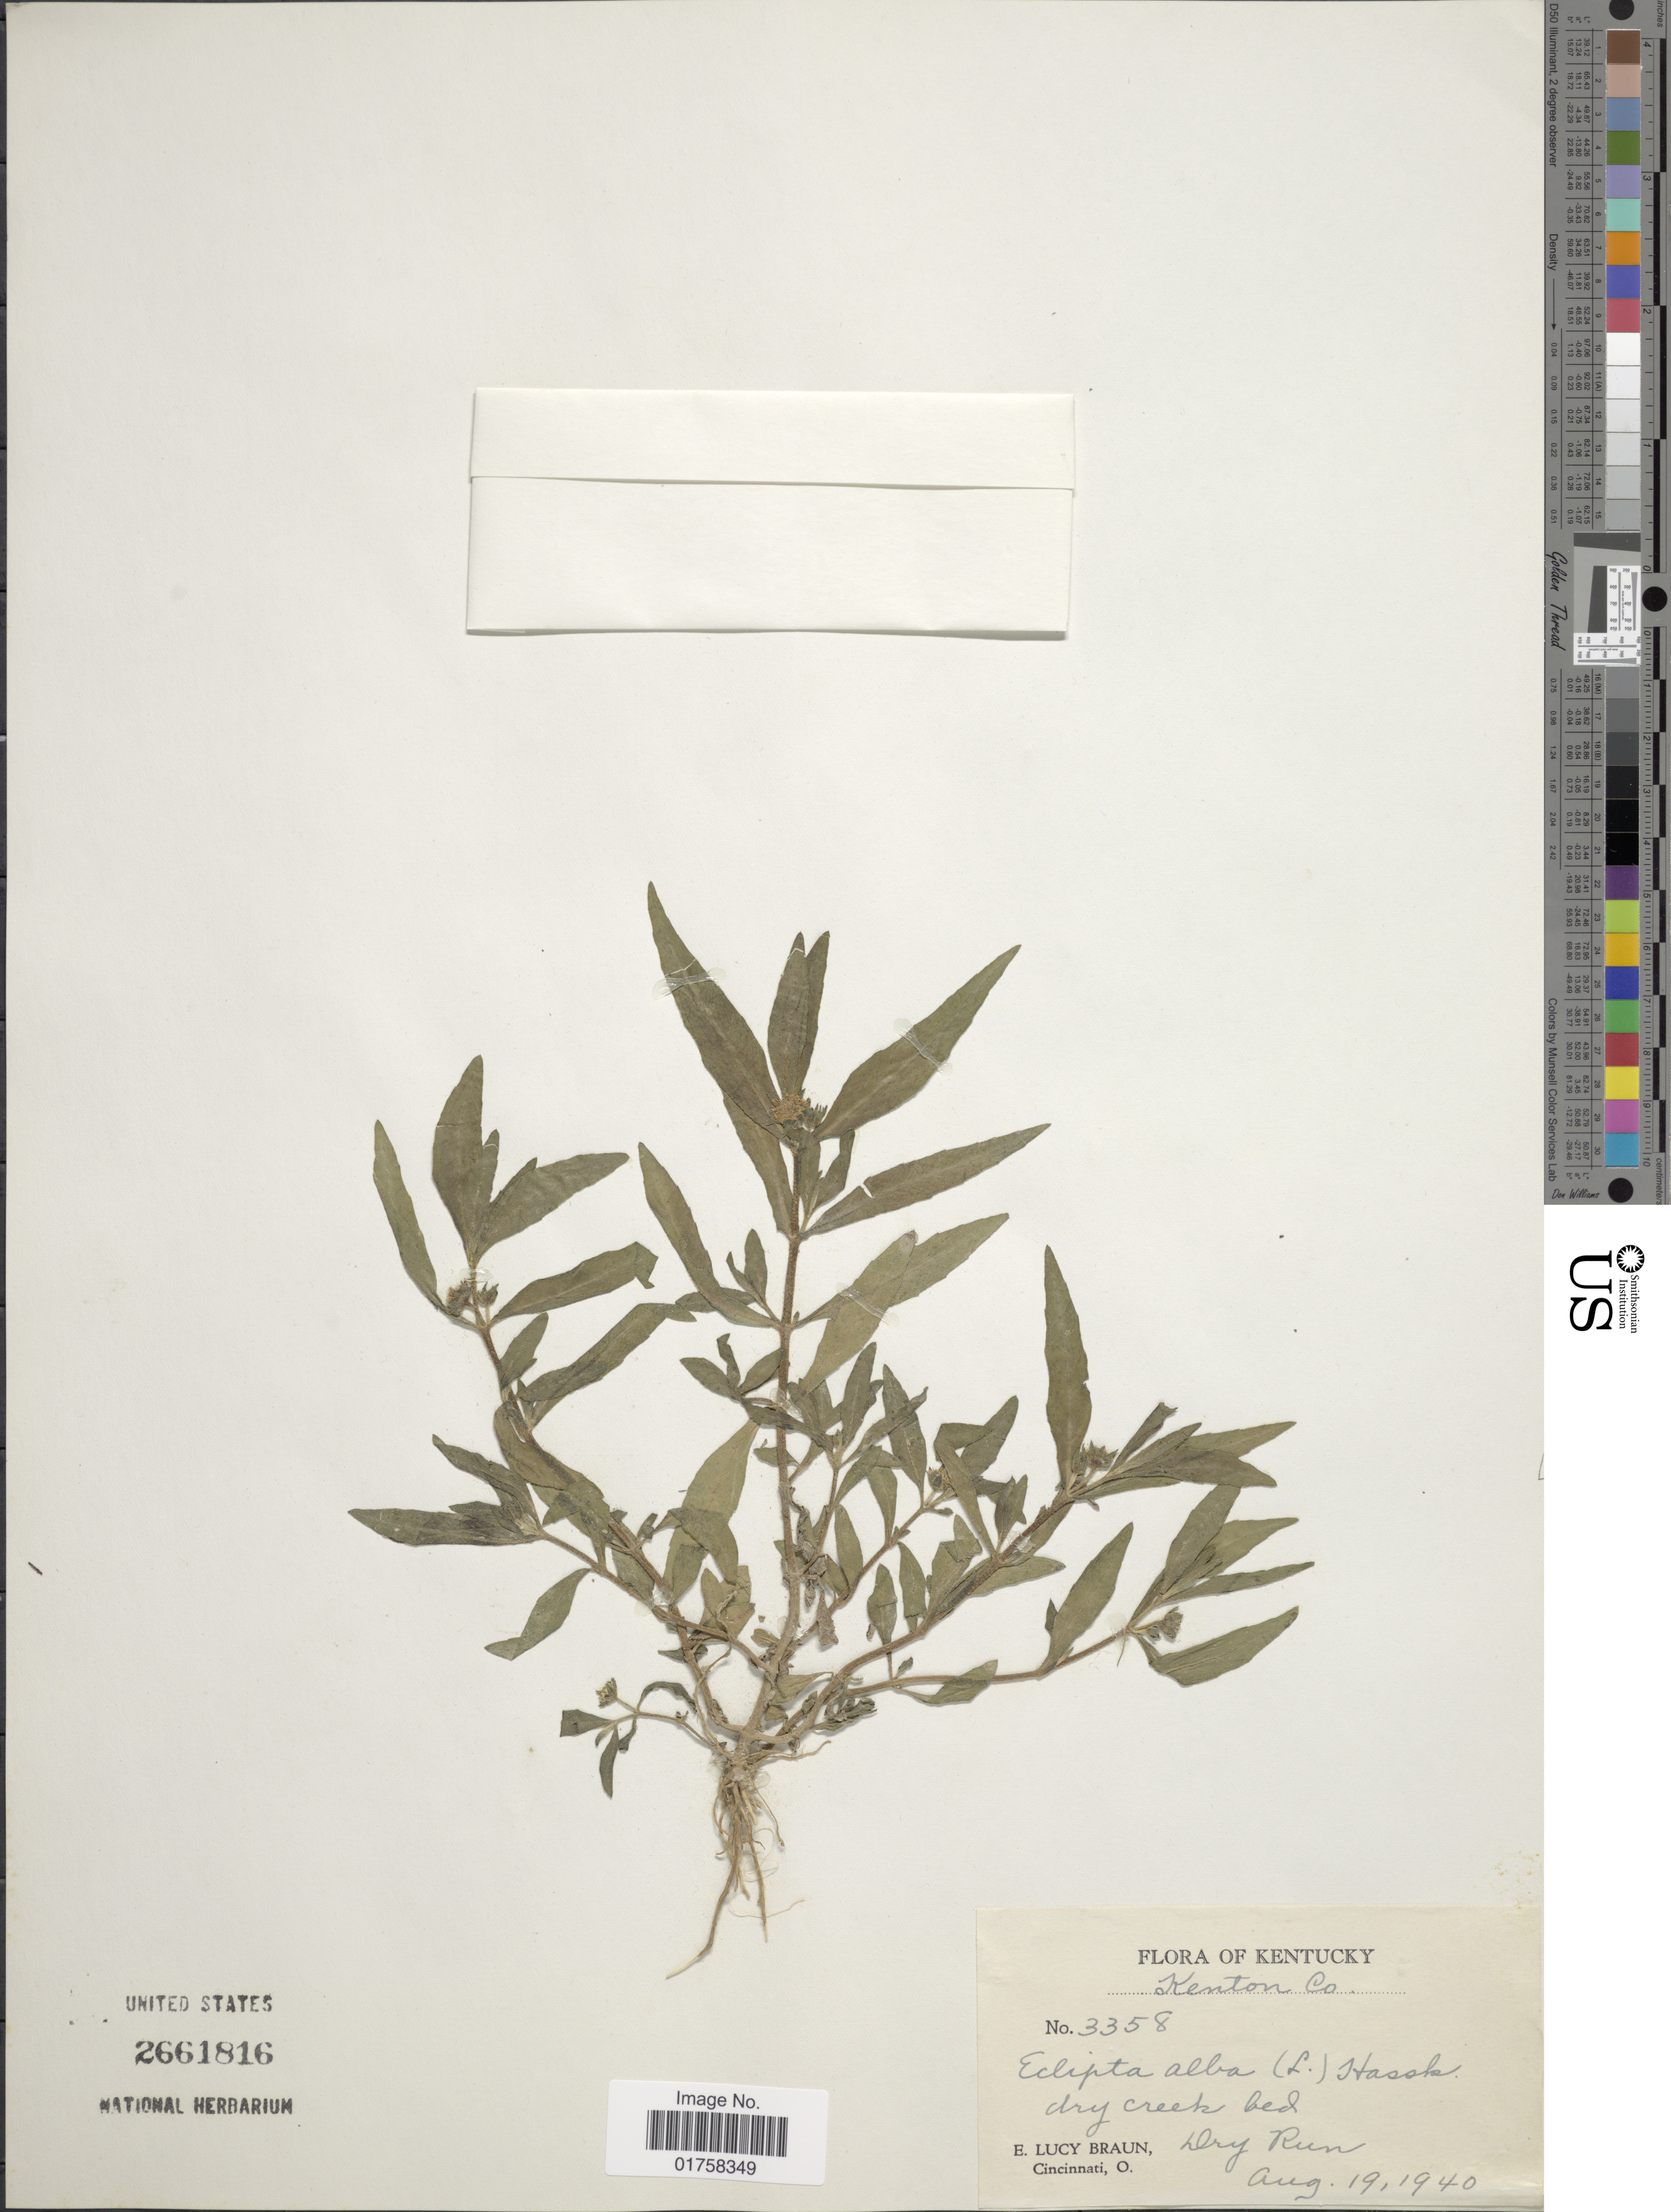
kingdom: Plantae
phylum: Tracheophyta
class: Magnoliopsida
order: Asterales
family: Asteraceae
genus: Eclipta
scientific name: Eclipta alba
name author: (L.) Hassk.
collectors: E. L. Braun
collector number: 3358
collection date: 1940-08-19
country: United States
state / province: Kentucky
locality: Dry creek bed, Dry Run, Kenton Co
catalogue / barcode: US 2661816